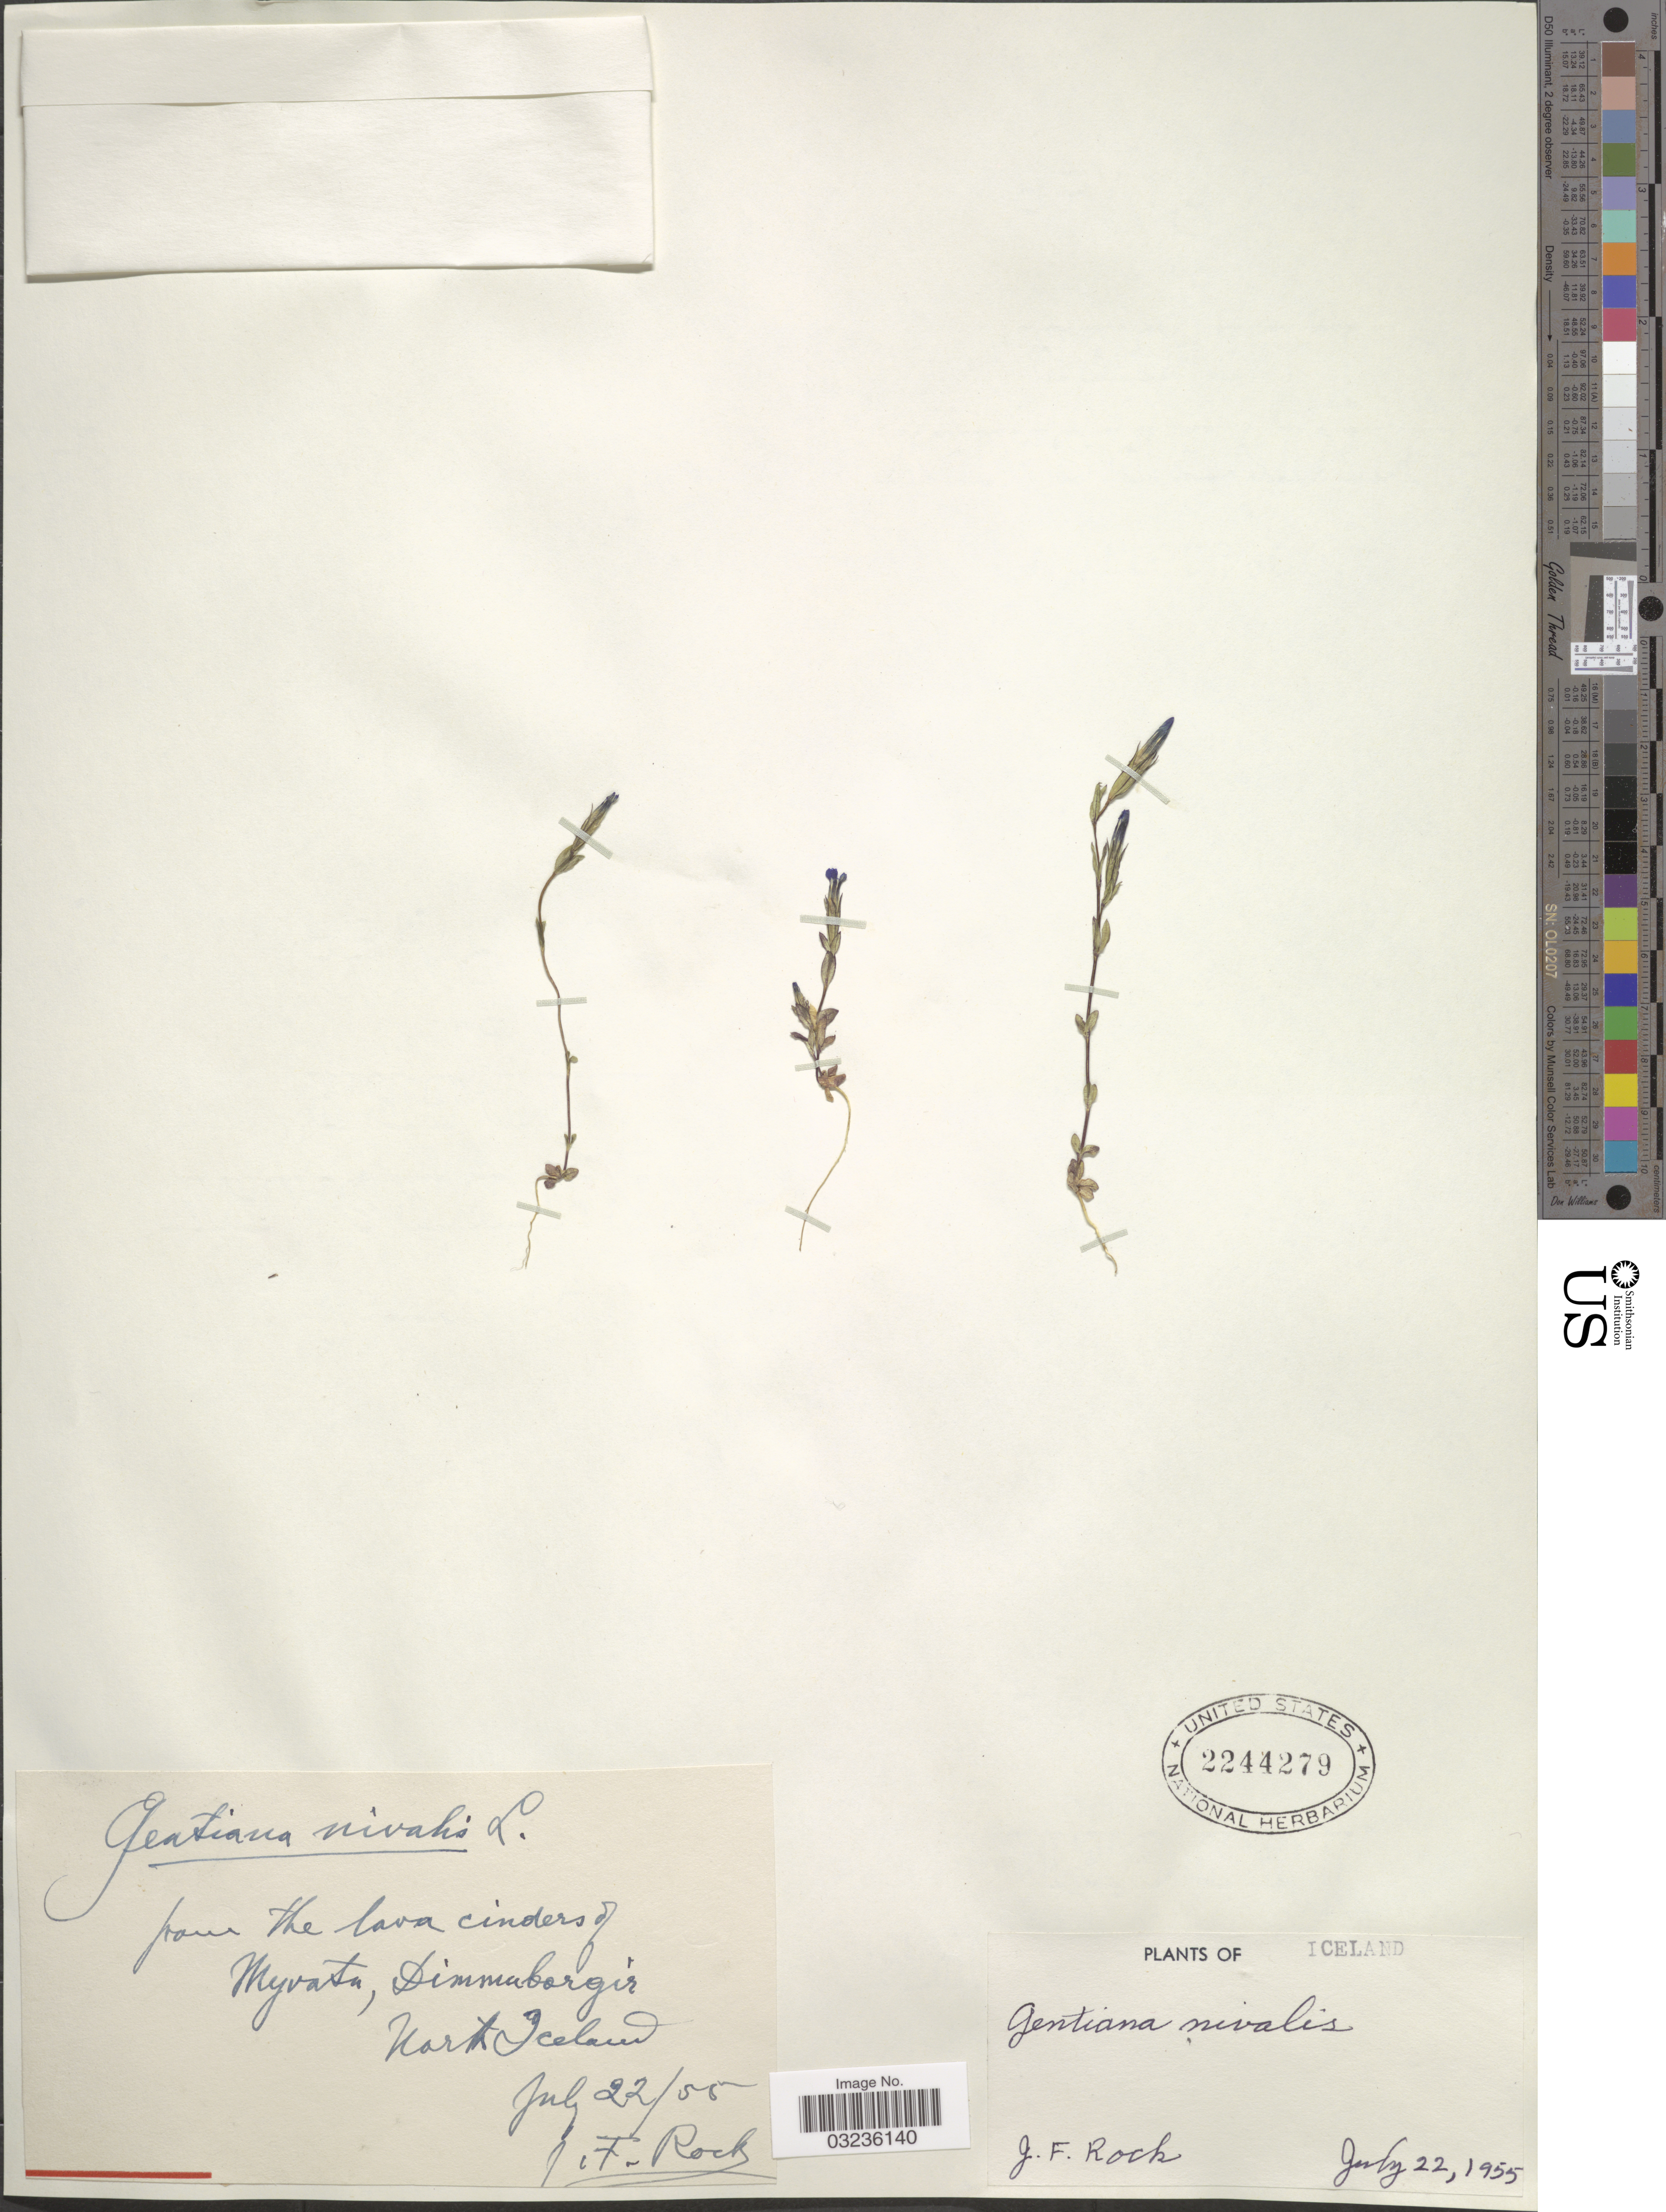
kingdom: Plantae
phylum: Tracheophyta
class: Magnoliopsida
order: Gentianales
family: Gentianaceae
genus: Gentiana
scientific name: Gentiana nivalis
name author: L.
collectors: J. Rock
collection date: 1955-07-22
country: Iceland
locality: Myvata, Dimmuborgir, North Iceland.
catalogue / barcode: US 2244279